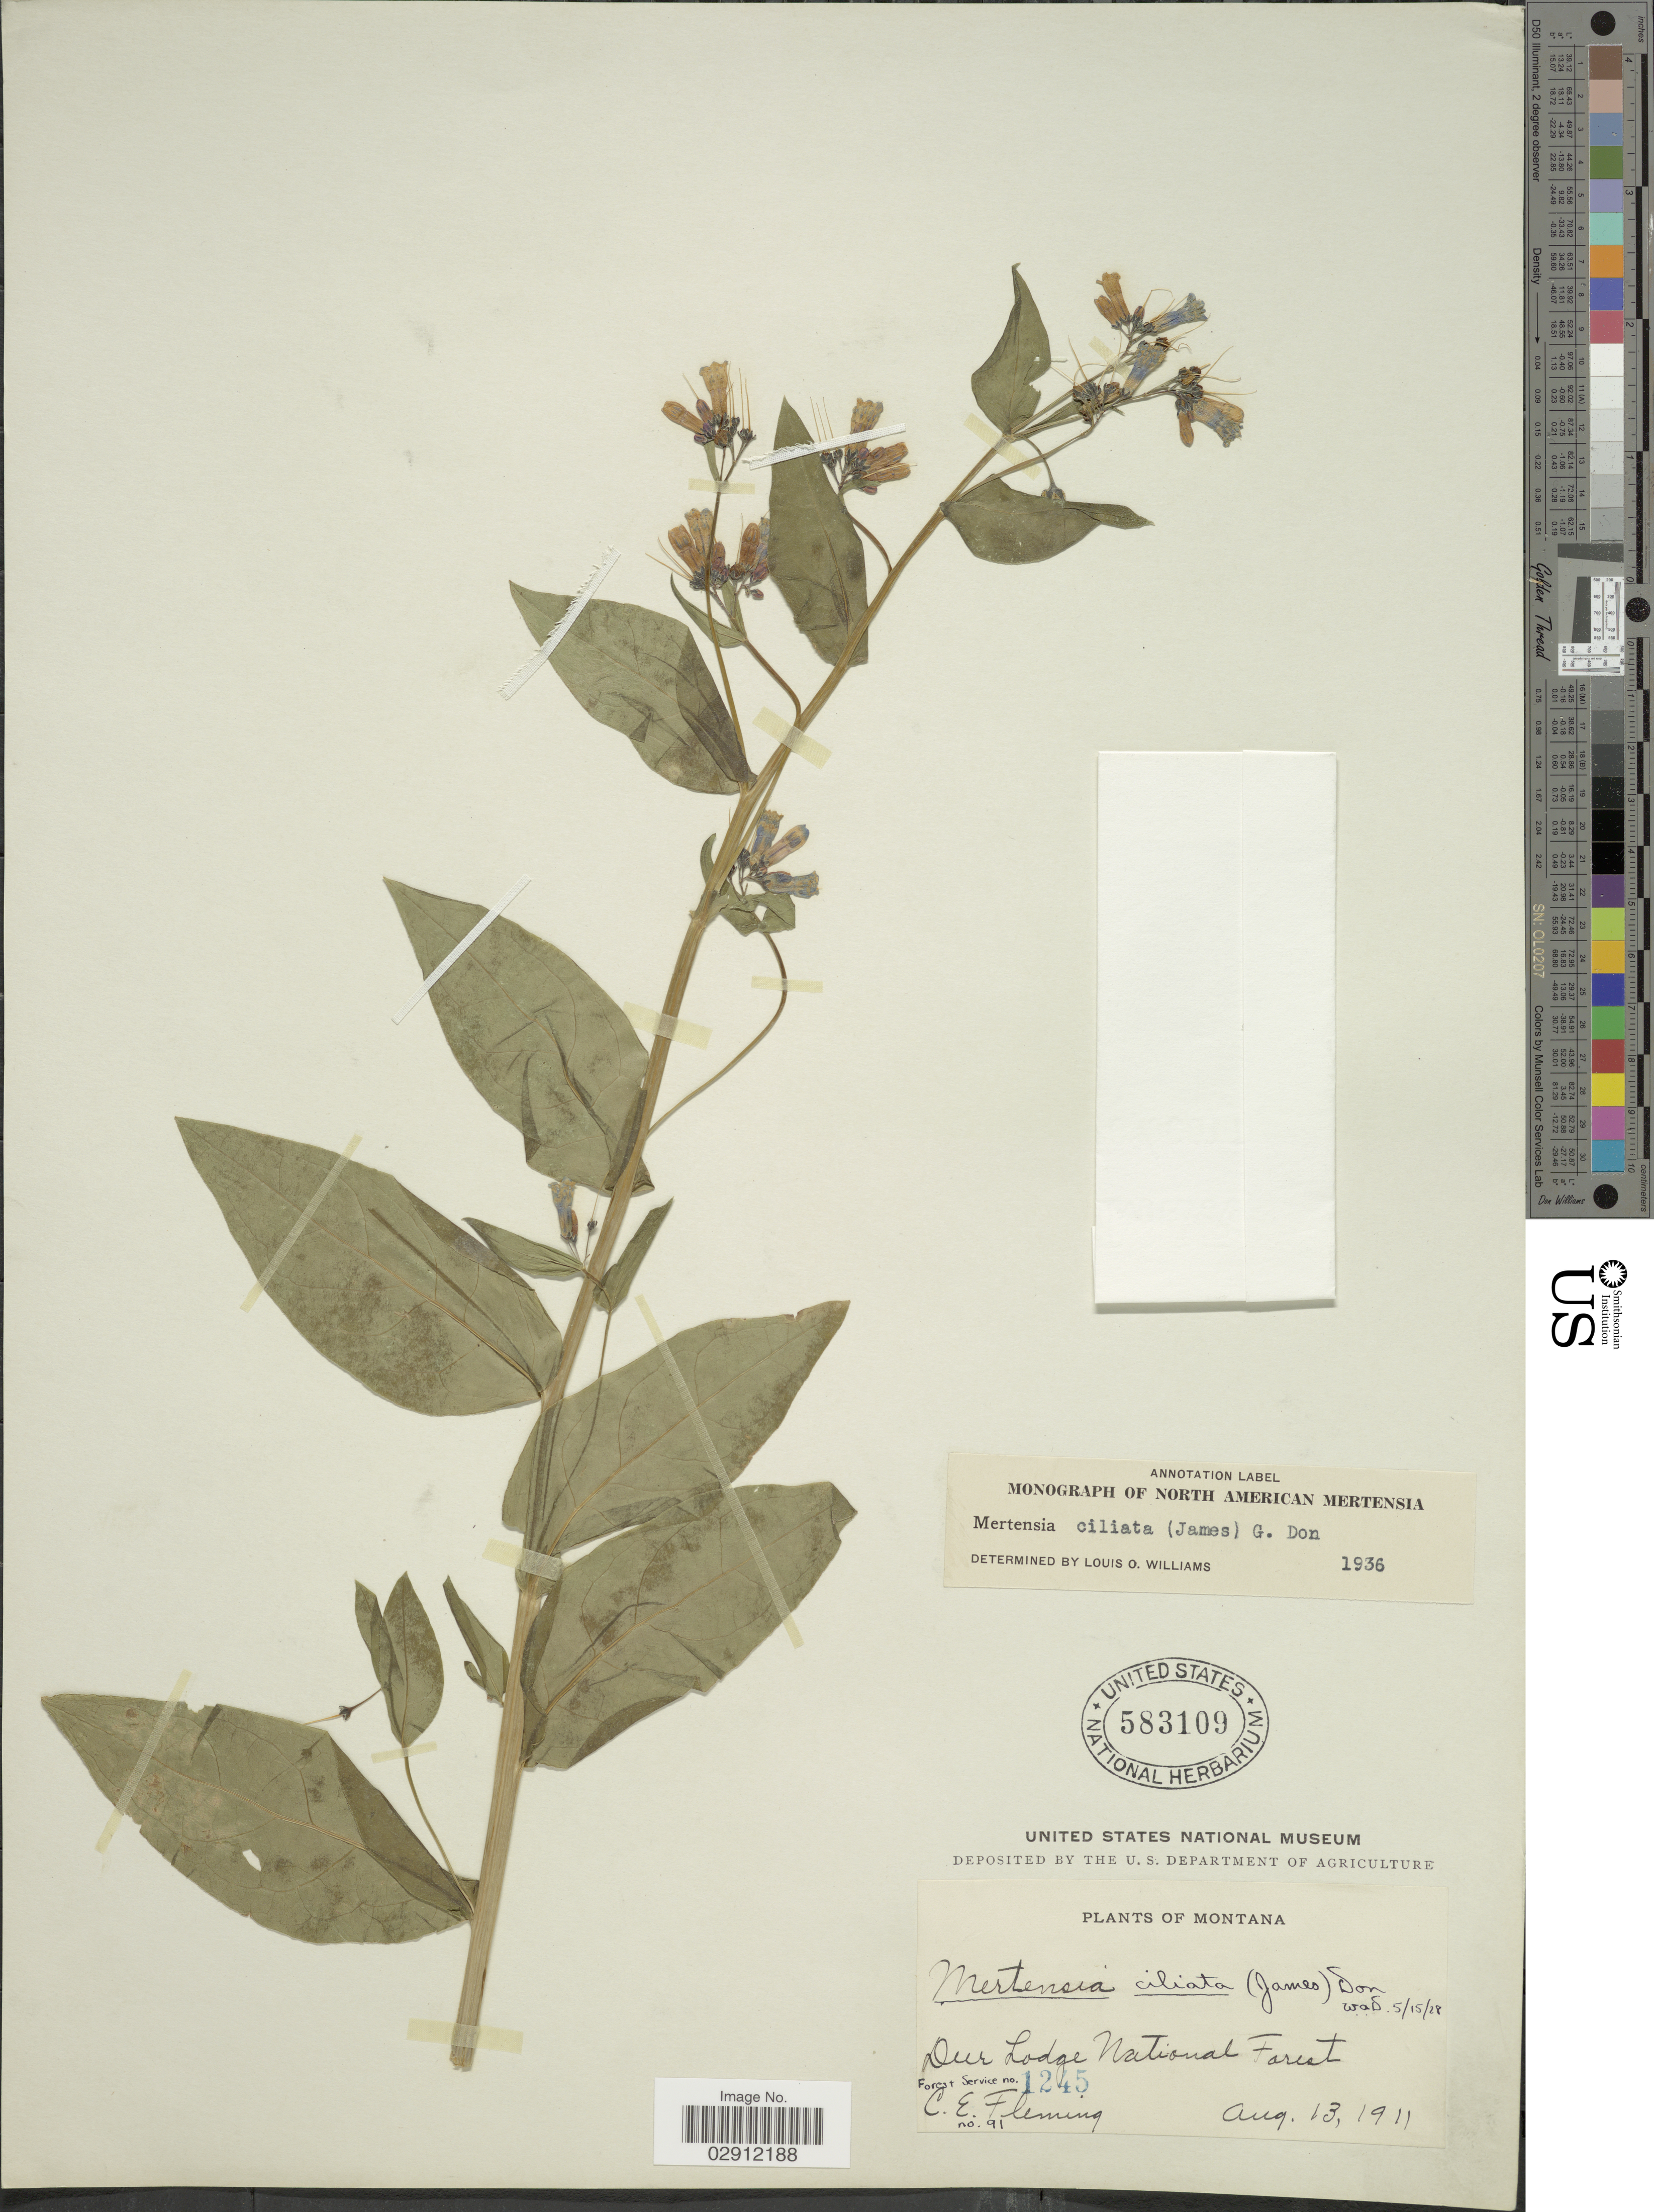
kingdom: Plantae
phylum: Tracheophyta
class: Magnoliopsida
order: Boraginales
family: Boraginaceae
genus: Mertensia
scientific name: Mertensia ciliata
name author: (James) G. Don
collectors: C. Fleming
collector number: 91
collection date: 1911-08-13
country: United States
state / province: Montana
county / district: Granite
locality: Deer Lodge National Forest.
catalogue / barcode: US 583109